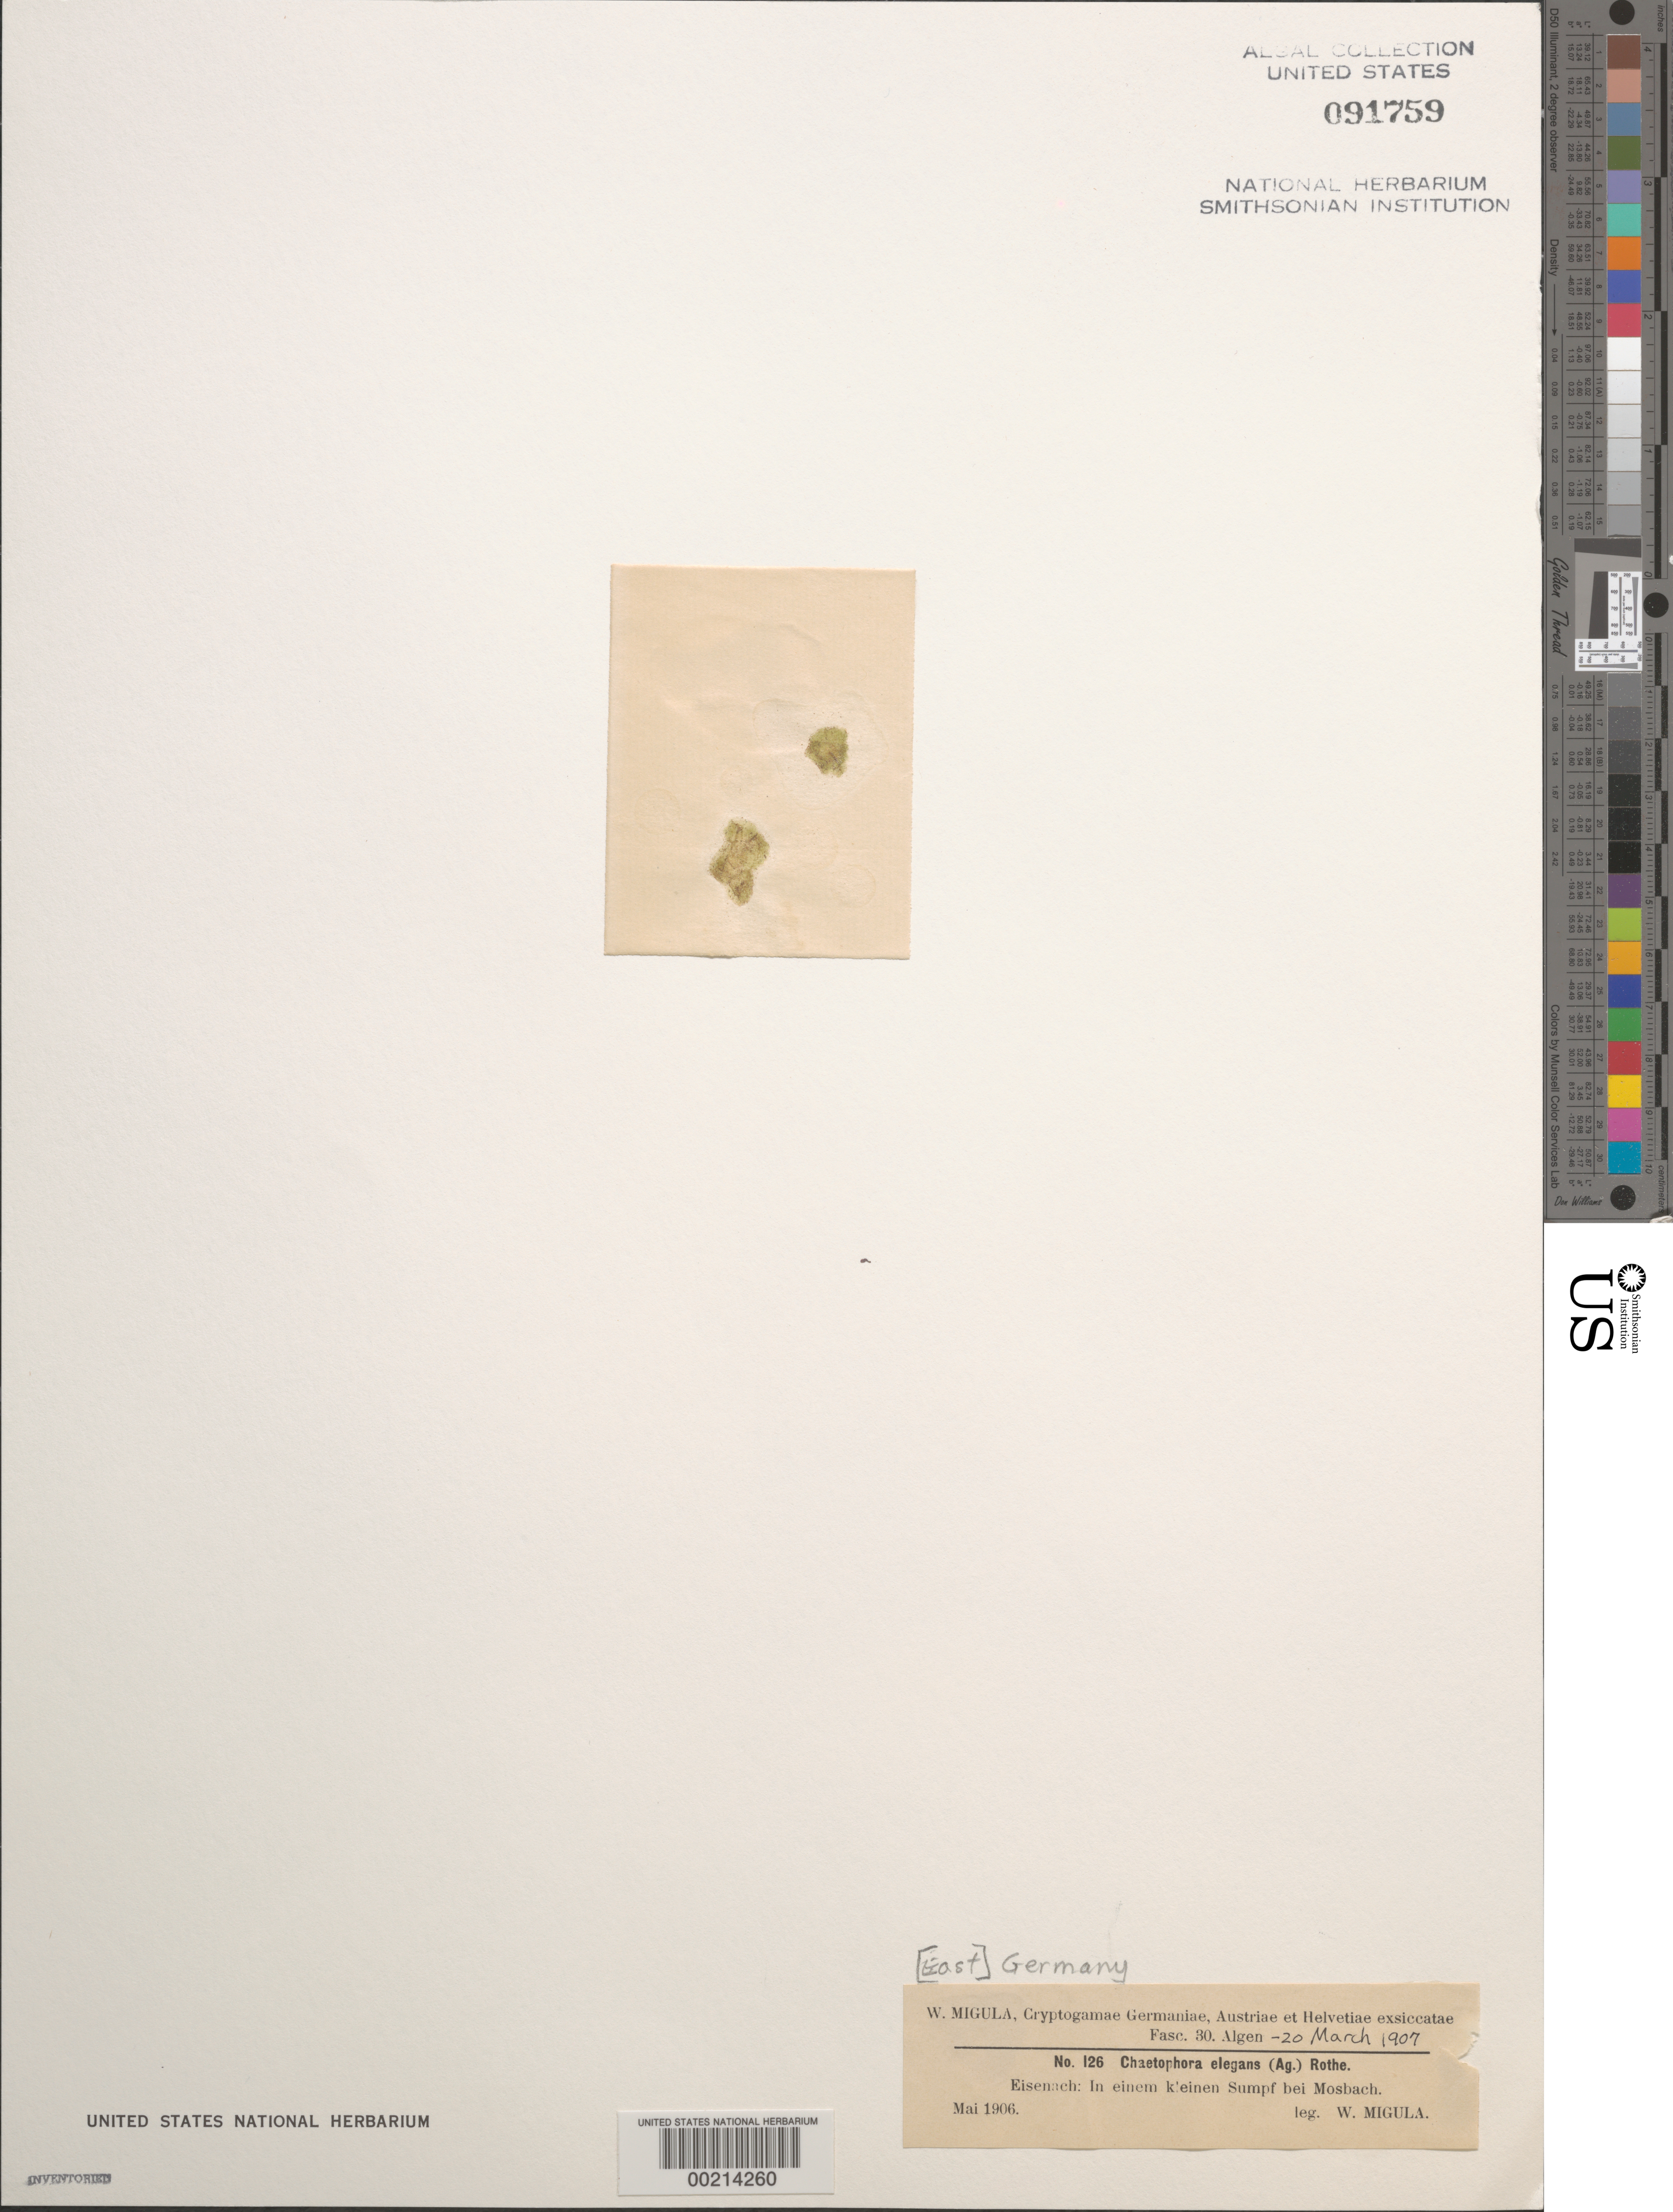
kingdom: Plantae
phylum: Chlorophyta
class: Chlorophyceae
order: Chaetophorales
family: Chaetophoraceae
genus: Chaetophoropsis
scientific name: Chaetophoropsis elegans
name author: (Roth) B.Wen Liu et al.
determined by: Algae name updating Project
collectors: W. Migula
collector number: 126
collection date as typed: May 1906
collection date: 1906-05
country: Germany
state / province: Sachsen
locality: Erfurt District. Eisenach, near mosbach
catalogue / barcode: US 91759